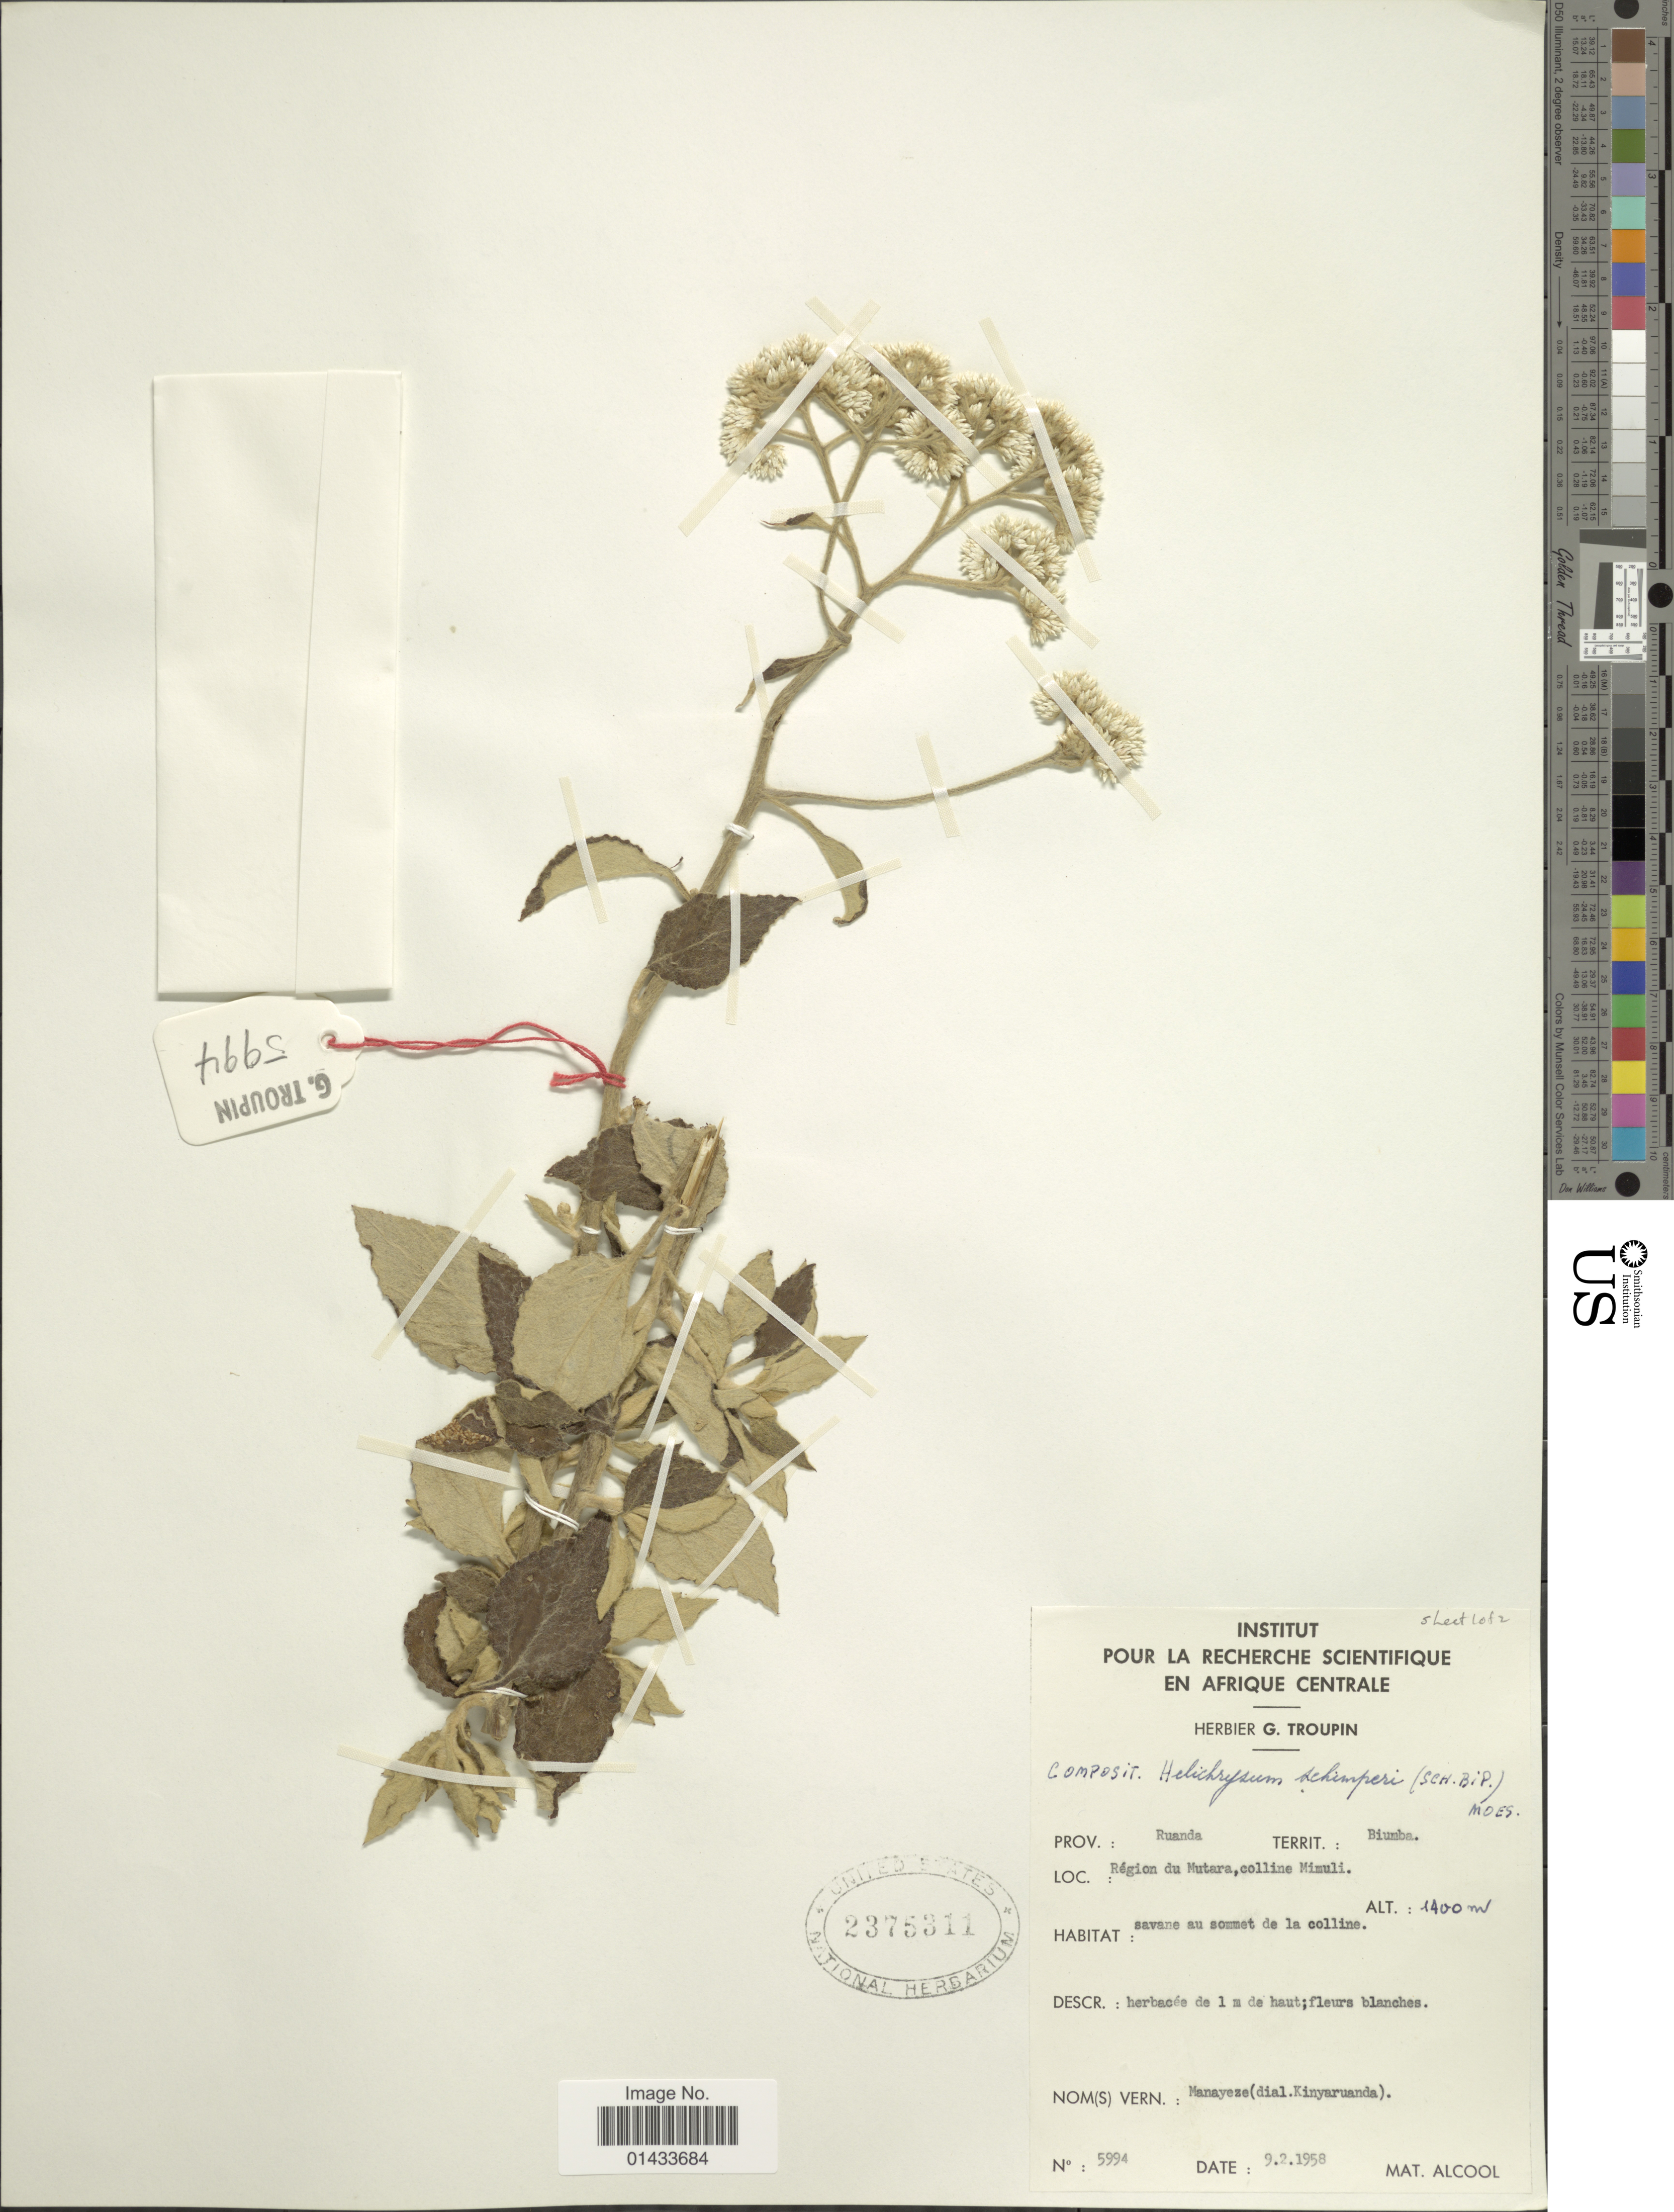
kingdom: Plantae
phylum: Tracheophyta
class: Magnoliopsida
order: Asterales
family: Asteraceae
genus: Helichrysum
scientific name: Helichrysum schimperi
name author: (Sch. Bip.) Moeser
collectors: G. Troupin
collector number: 5994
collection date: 1958-02-09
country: Rwanda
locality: Prov.: Ruanda, Terri.: Biumba, Region du Mutara, colline Mimuli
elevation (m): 1400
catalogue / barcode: US 2375311